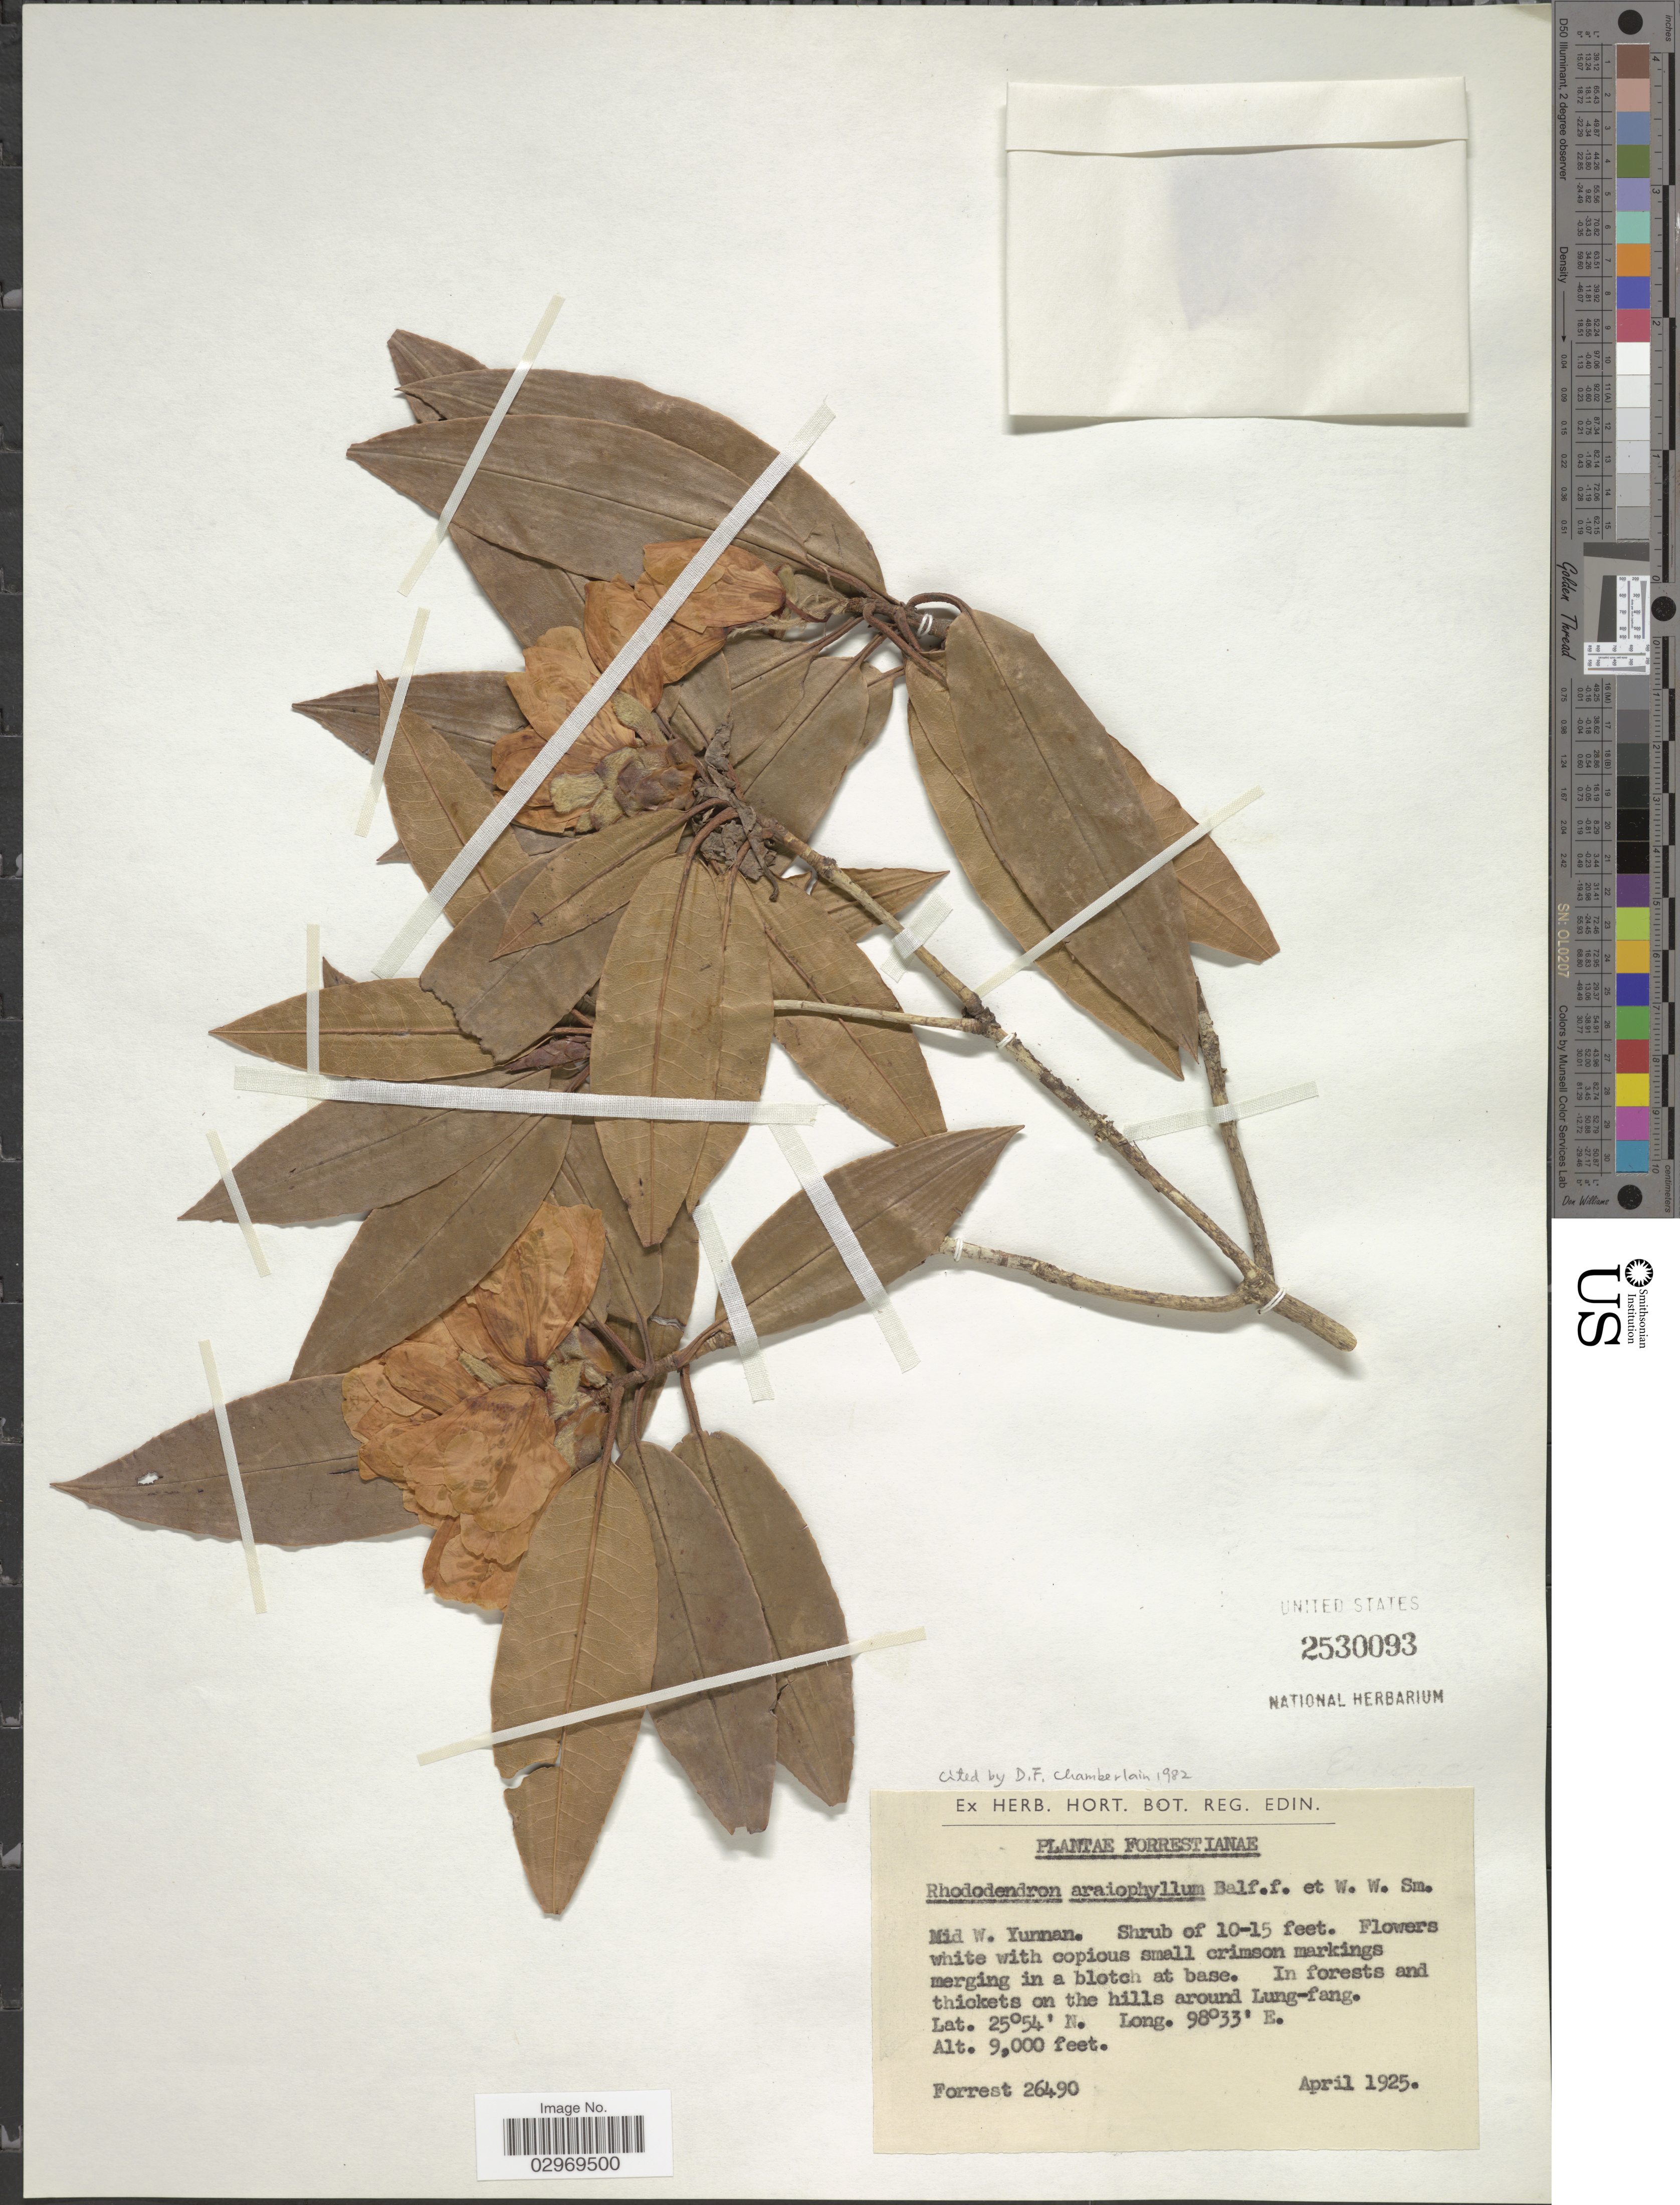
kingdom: Plantae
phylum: Tracheophyta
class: Magnoliopsida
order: Ericales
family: Ericaceae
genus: Rhododendron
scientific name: Rhododendron araiophyllum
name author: Balf. f. & W.W. Sm.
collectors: -. Forrest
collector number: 26490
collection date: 1925-04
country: China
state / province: Yunnan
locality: Mid W. Yunnan, In forests and thickets on the hills around Lung-fang.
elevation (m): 2743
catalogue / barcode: US 2530093